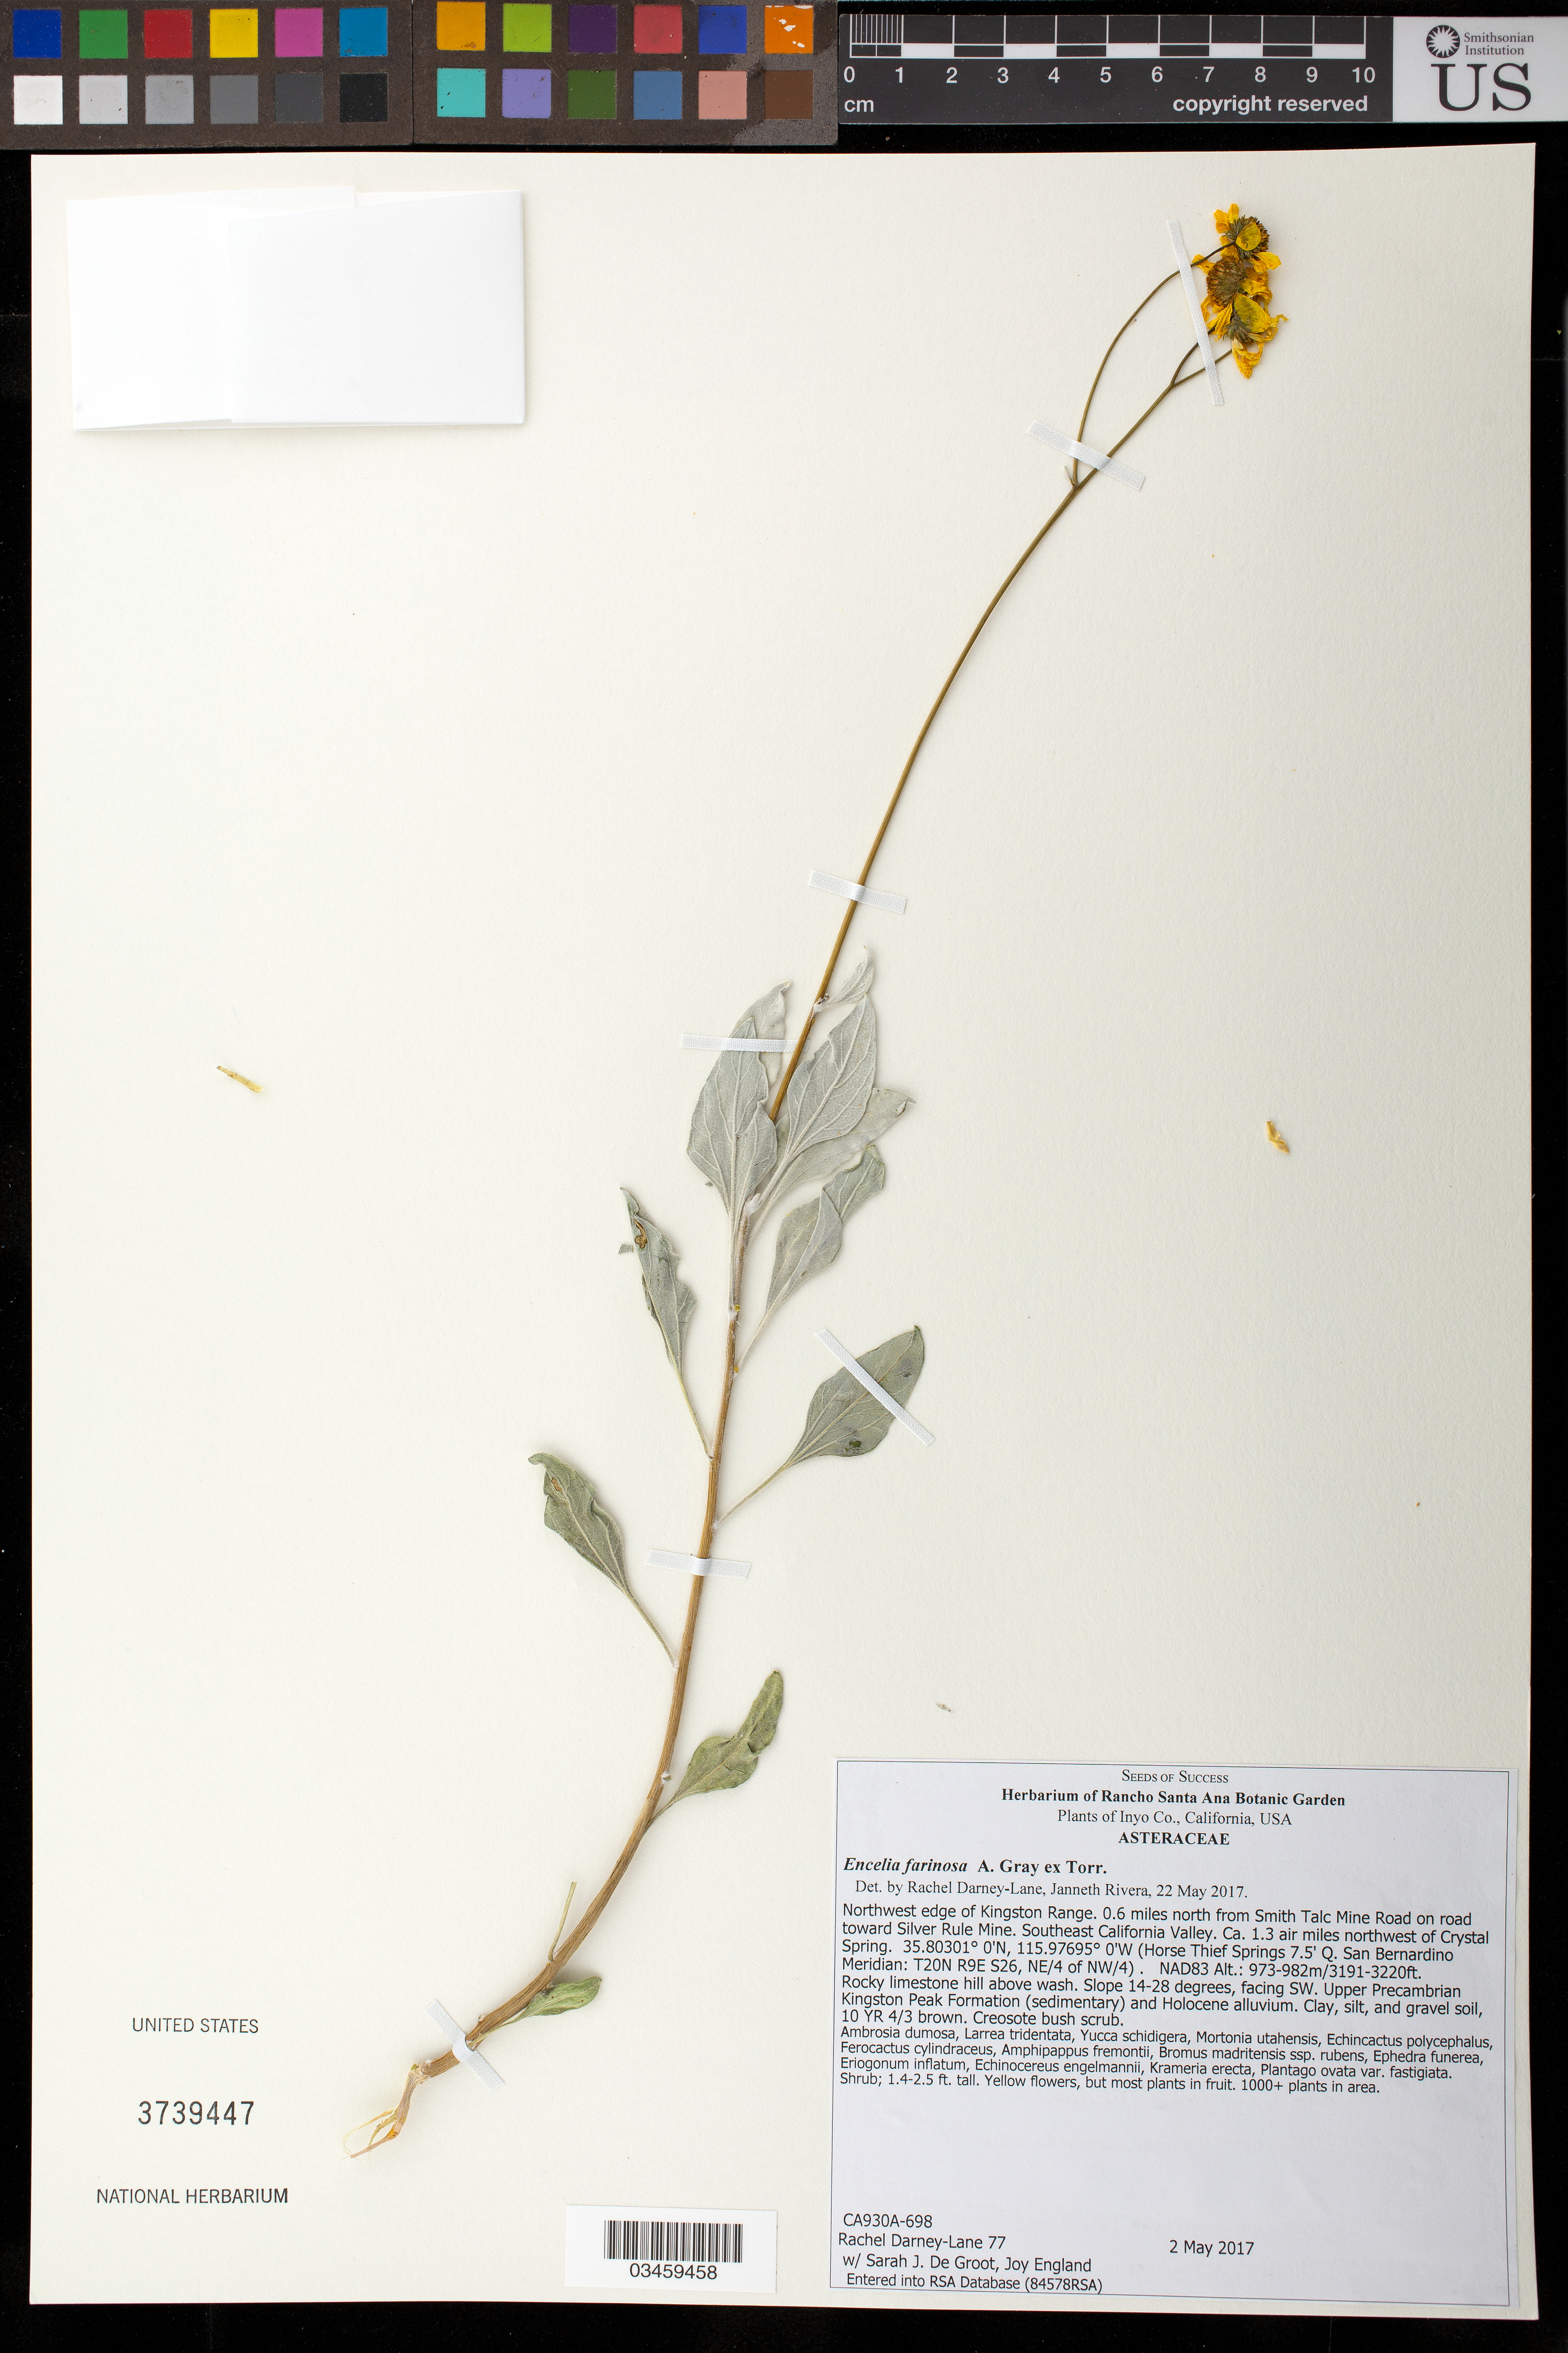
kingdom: Plantae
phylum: Tracheophyta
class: Magnoliopsida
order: Asterales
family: Asteraceae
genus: Encelia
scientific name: Encelia farinosa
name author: A. Gray ex Torr. in Emory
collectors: R. Darney-Lane, S. De Groot & J. England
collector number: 77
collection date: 2017-05-02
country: United States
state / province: California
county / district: San Bernardino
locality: NW edge of Kingston Range, 0.6 mi N from Smith Talc Mine Rd on road toward Silver Rule Mine, SE California Valley, 1.3 air mi NW of Crystal Spring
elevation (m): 973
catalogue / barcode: US 3739447